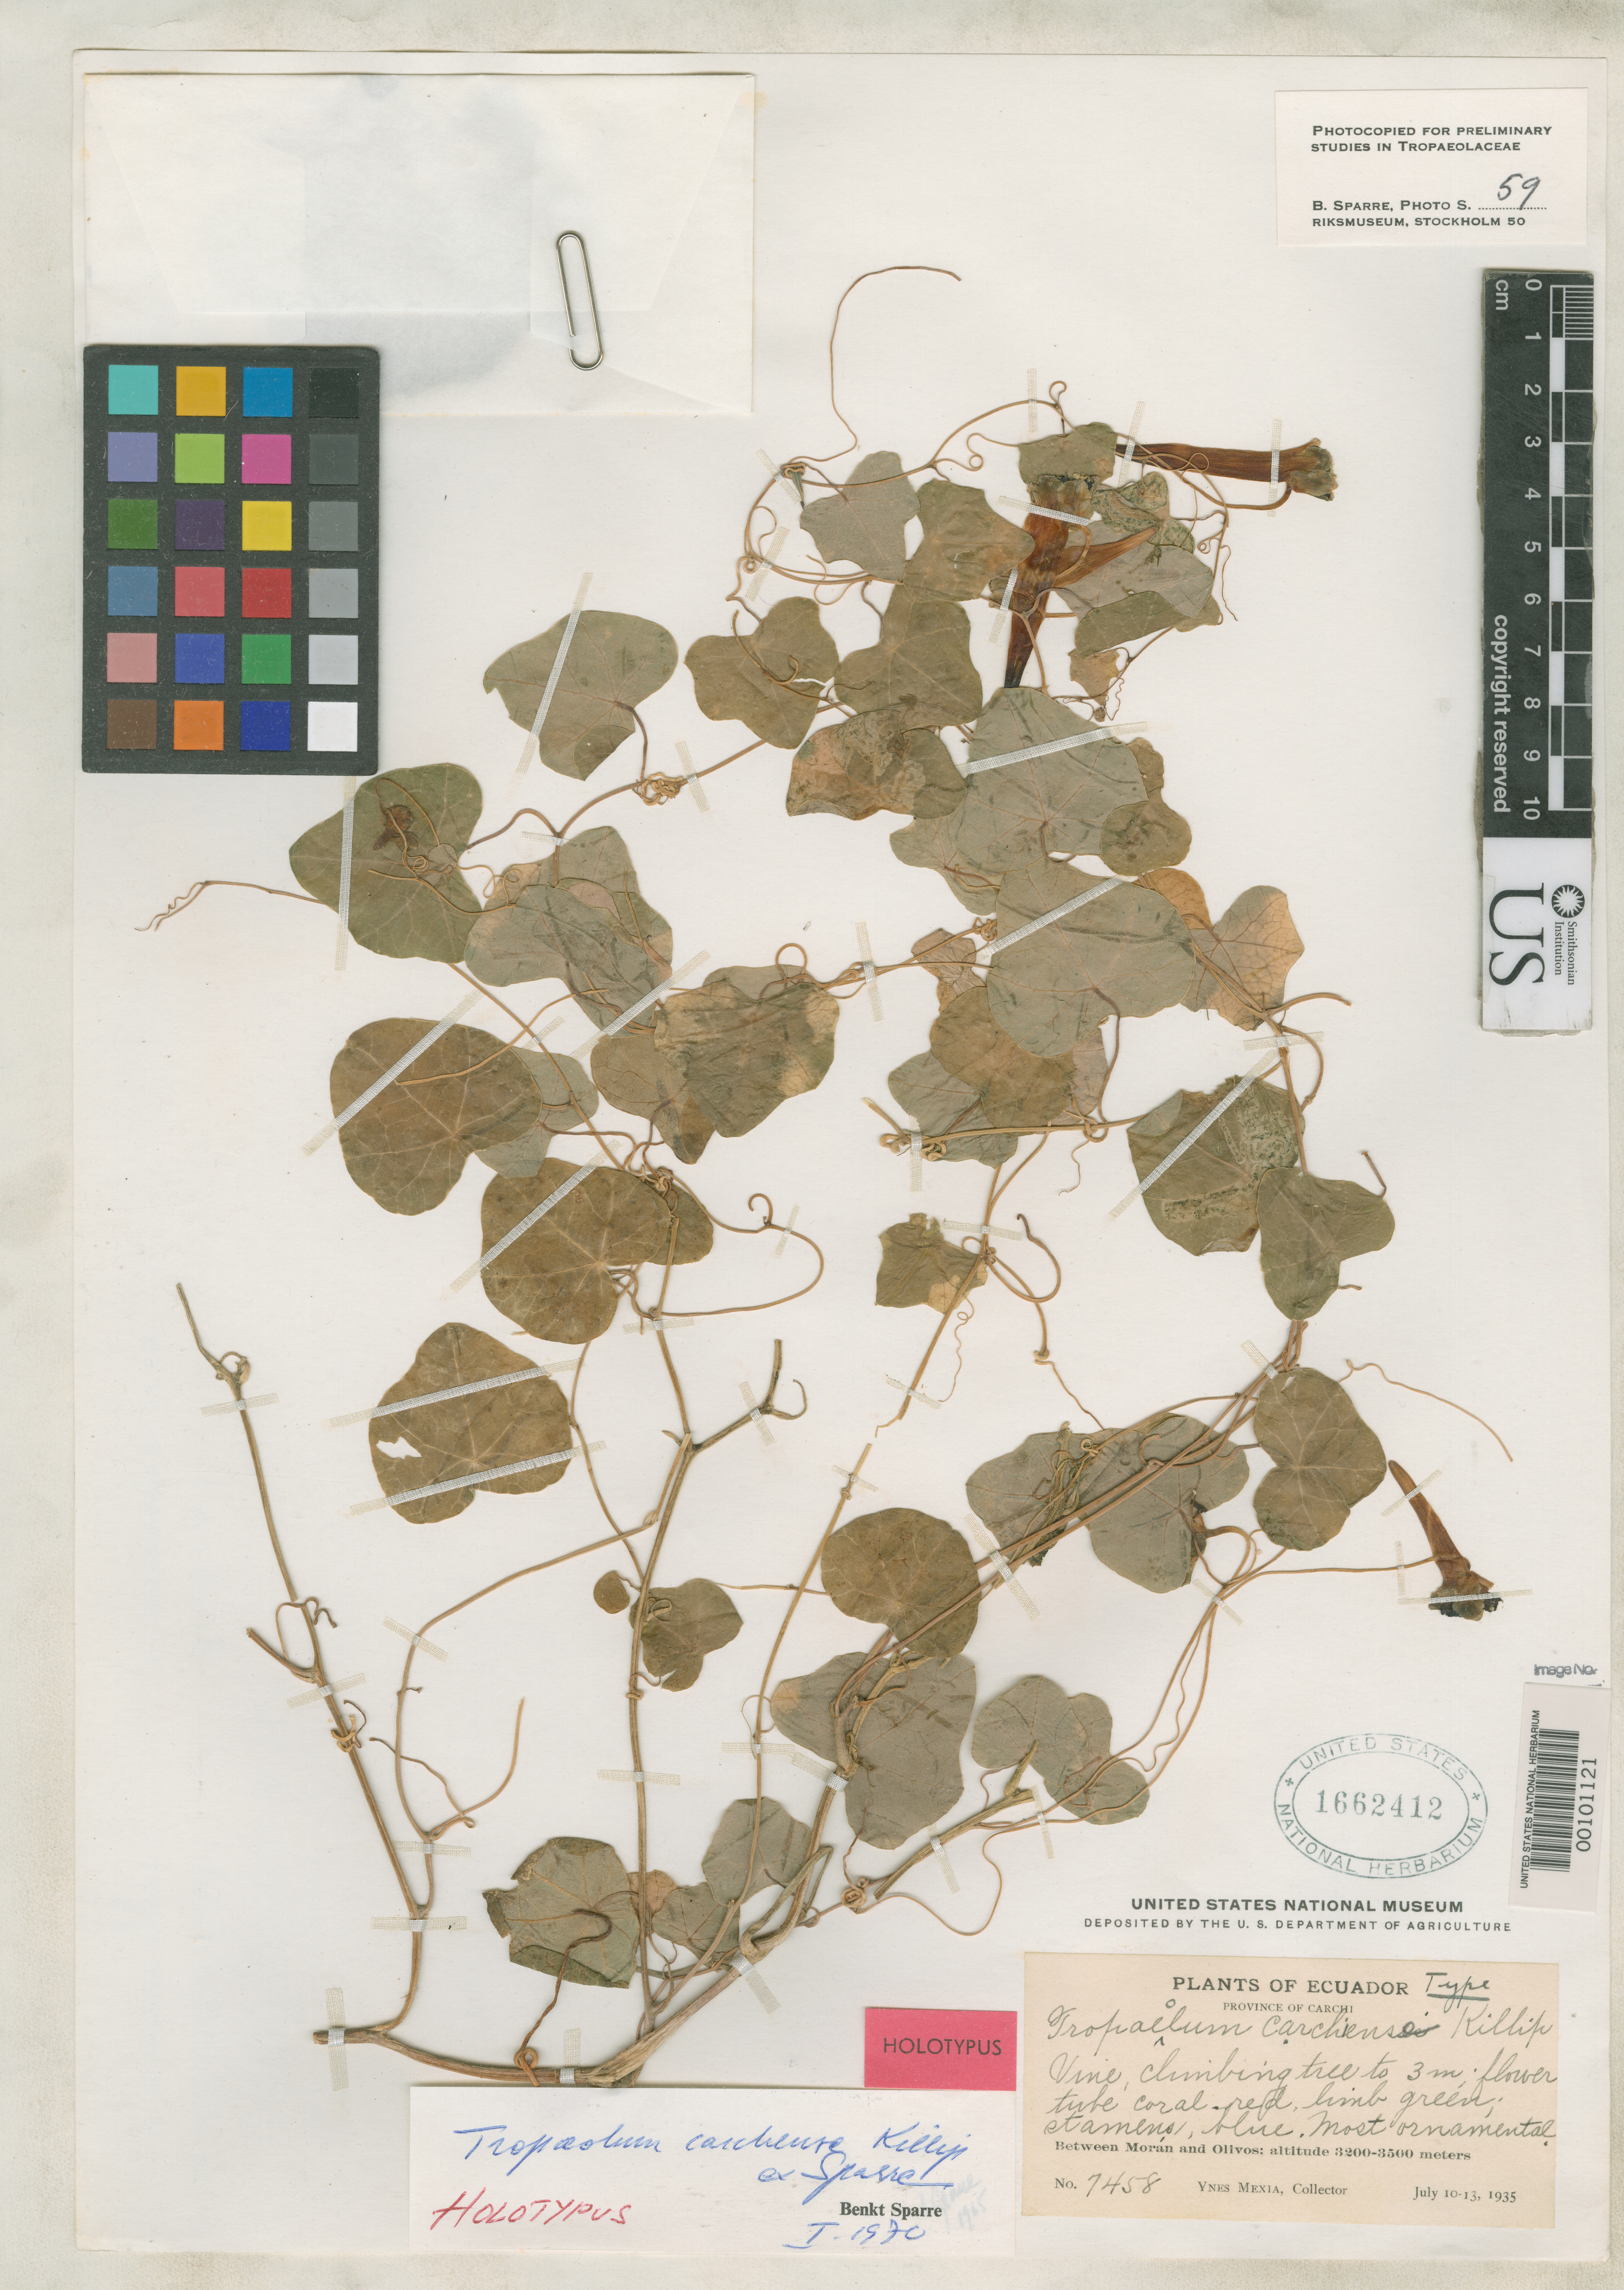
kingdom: Plantae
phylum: Tracheophyta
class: Magnoliopsida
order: Brassicales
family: Tropaeolaceae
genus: Tropaeolum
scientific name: Tropaeolum carchense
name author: Killip ex Sparre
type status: Holotype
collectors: Y. Mexia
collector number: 7458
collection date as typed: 10 Jul 1935 to 13 Jul 1935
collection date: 1935-07-10/1935-07-13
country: Ecuador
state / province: Carchi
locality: Between Mozan & Olivos.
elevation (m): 3200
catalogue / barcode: US 1662412